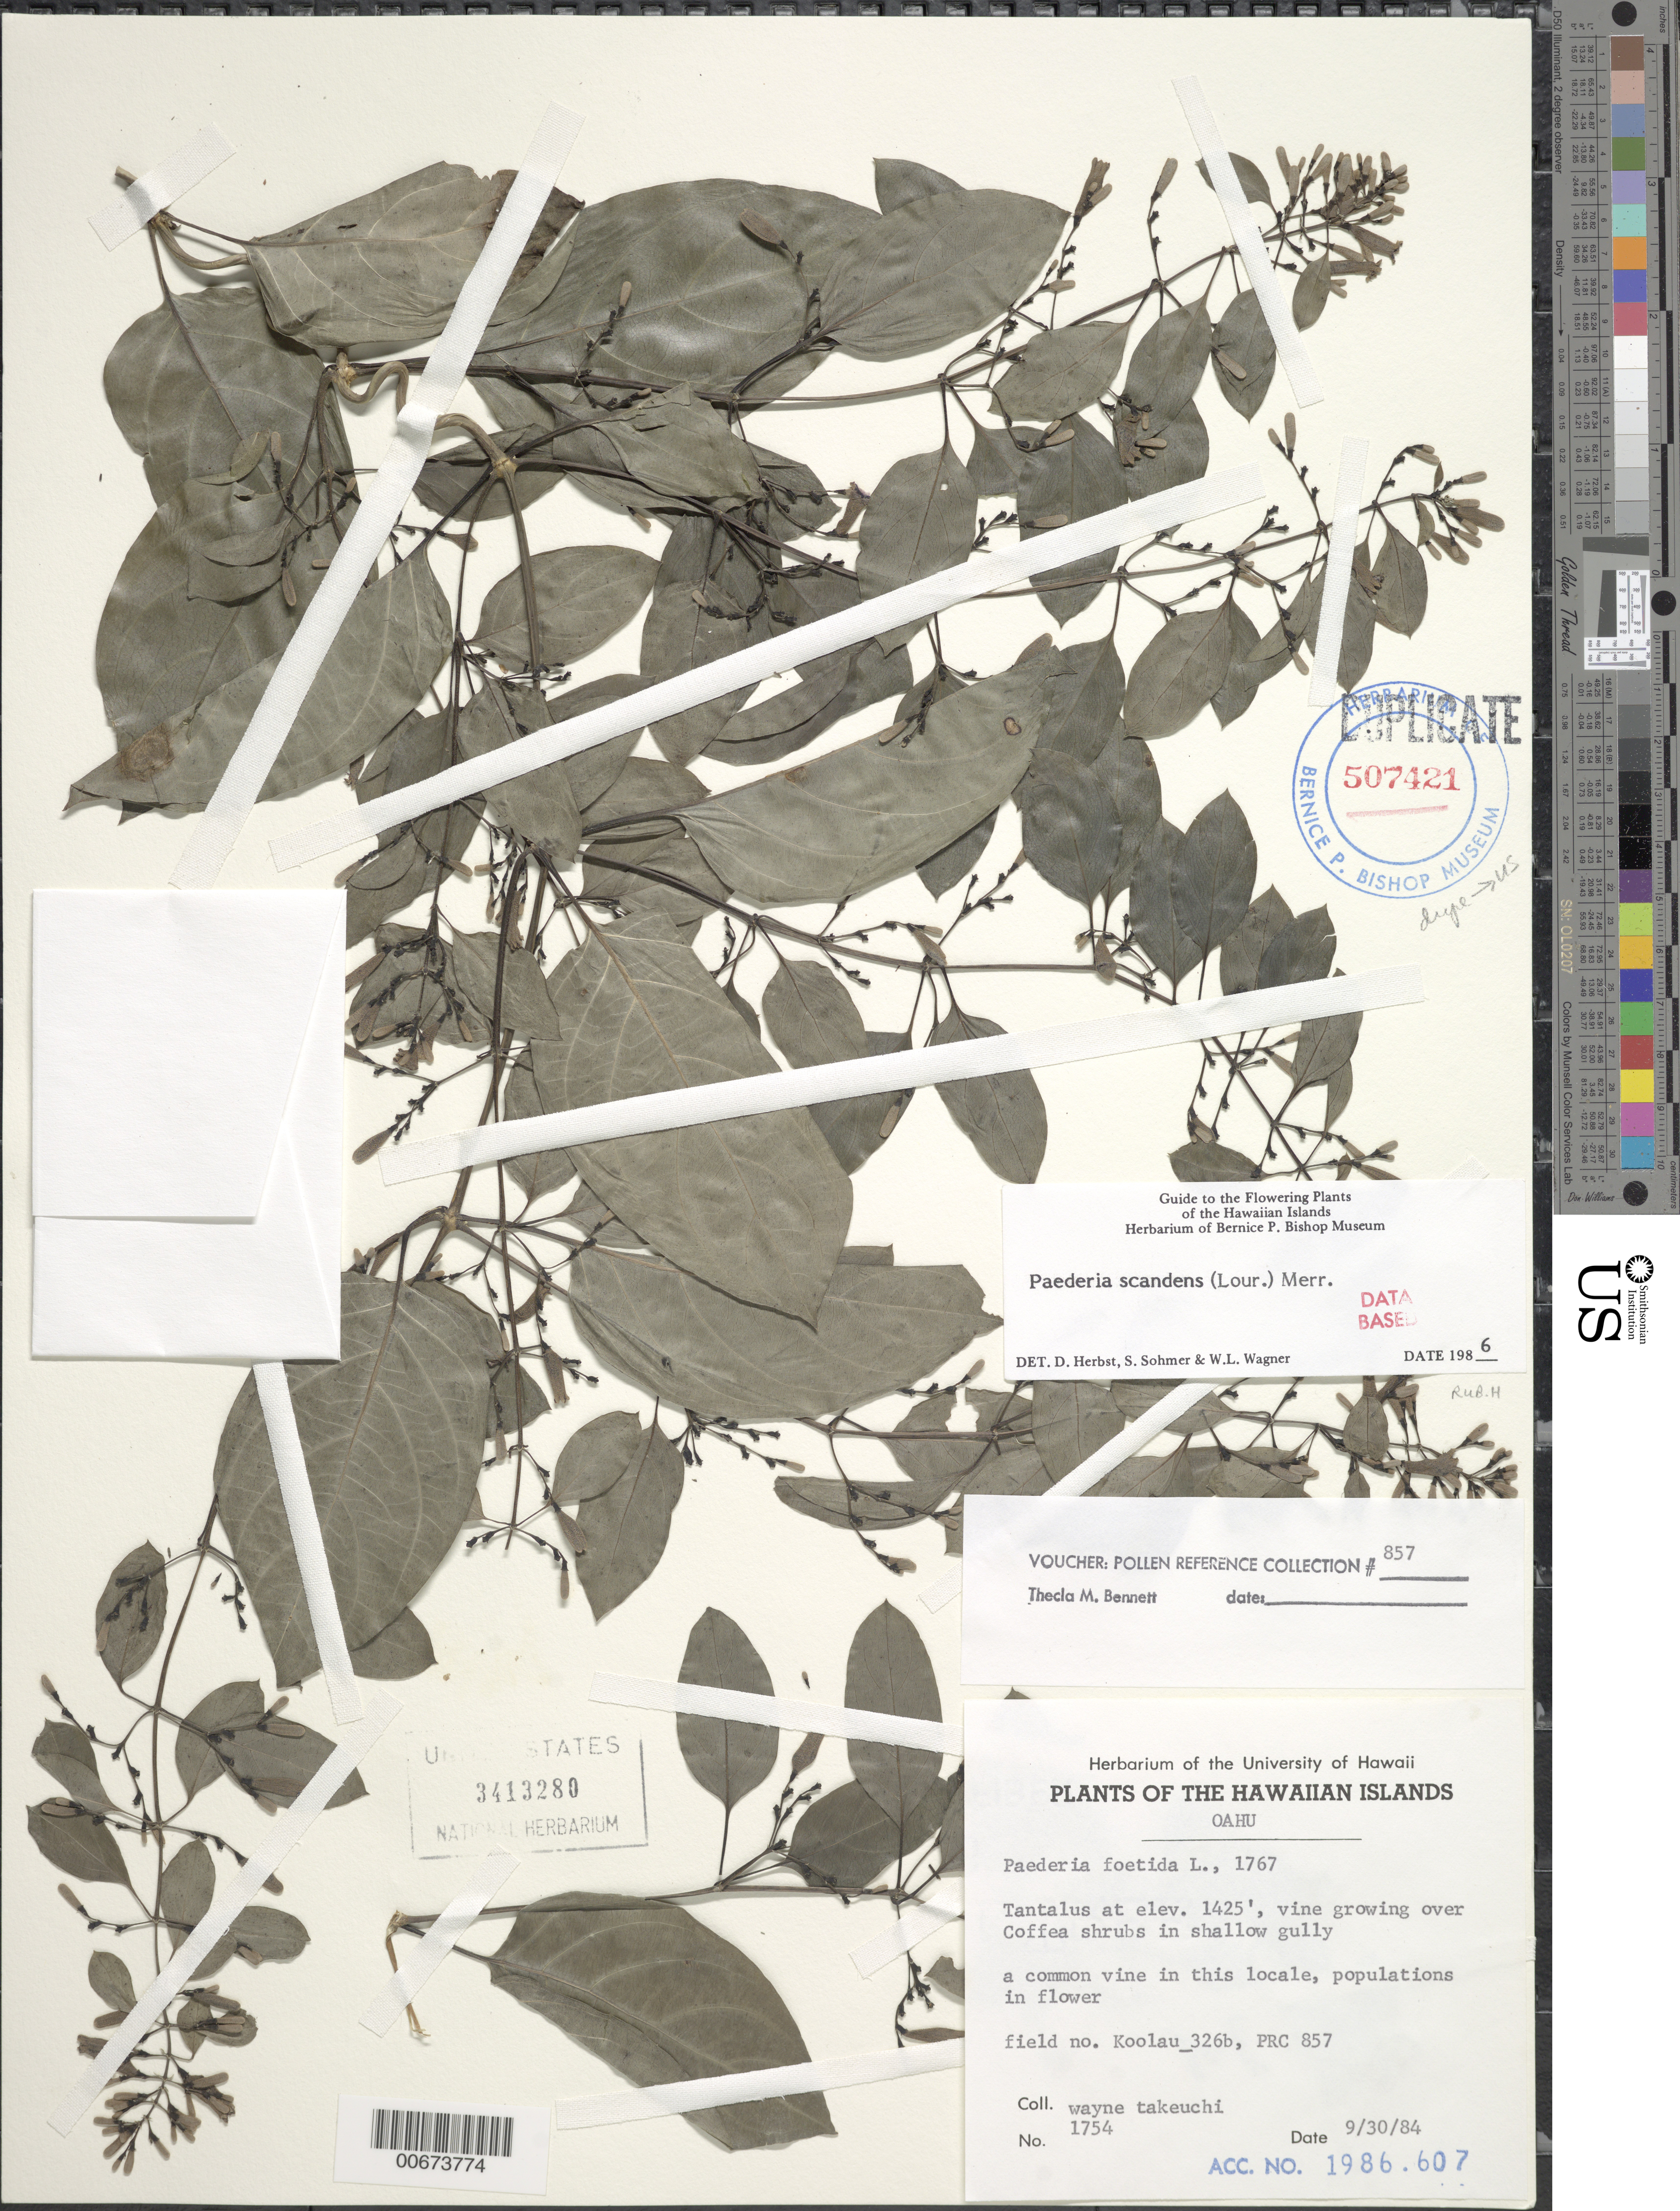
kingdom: Plantae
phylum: Tracheophyta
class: Magnoliopsida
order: Gentianales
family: Rubiaceae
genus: Paederia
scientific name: Paederia foetida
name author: L.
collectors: W. N. Takeuchi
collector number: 1754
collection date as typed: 30 Sep 1984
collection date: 1984-09-30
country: United States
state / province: Hawaii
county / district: Honolulu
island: Oahu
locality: Tantalus, vine growing over Coffea shrubs in shallow gully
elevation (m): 434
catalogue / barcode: US 3413280